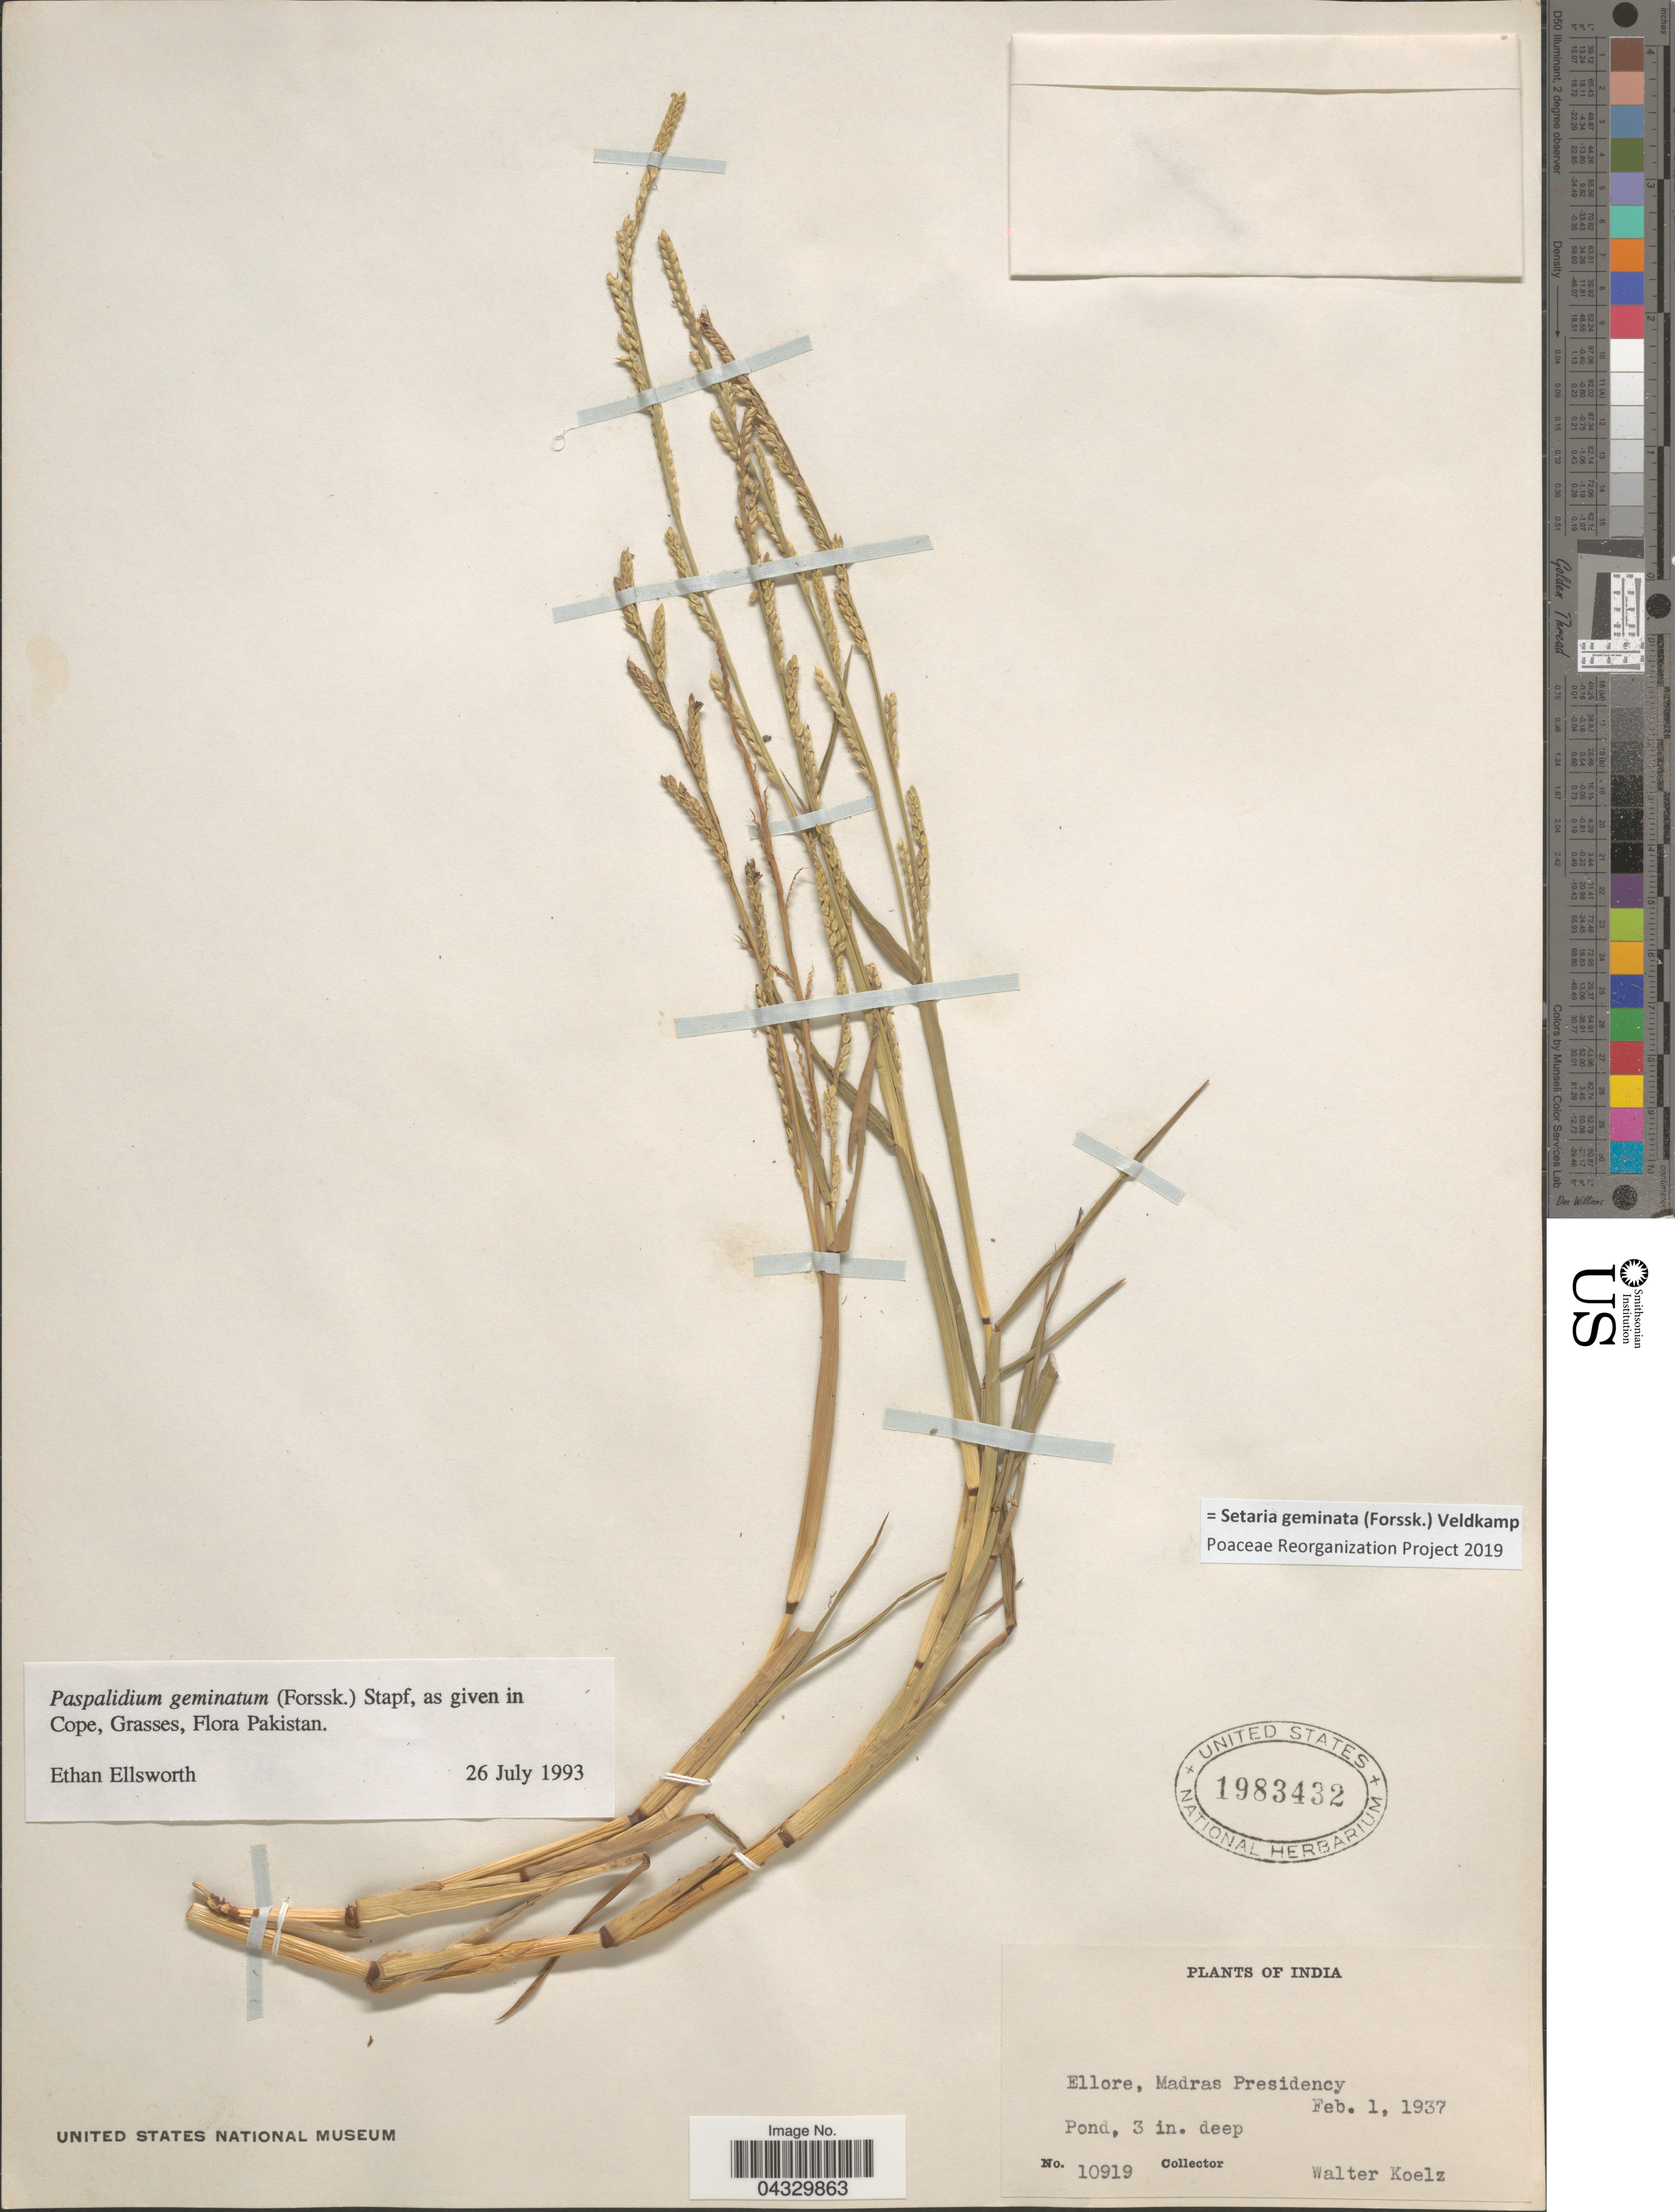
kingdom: Plantae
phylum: Tracheophyta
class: Liliopsida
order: Poales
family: Poaceae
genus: Setaria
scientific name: Setaria geminata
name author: (Forssk.) Veldkamp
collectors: W. N. Koelz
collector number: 10919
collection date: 1937-02-01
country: India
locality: Ellore, Madras Presidency.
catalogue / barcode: US 1983432